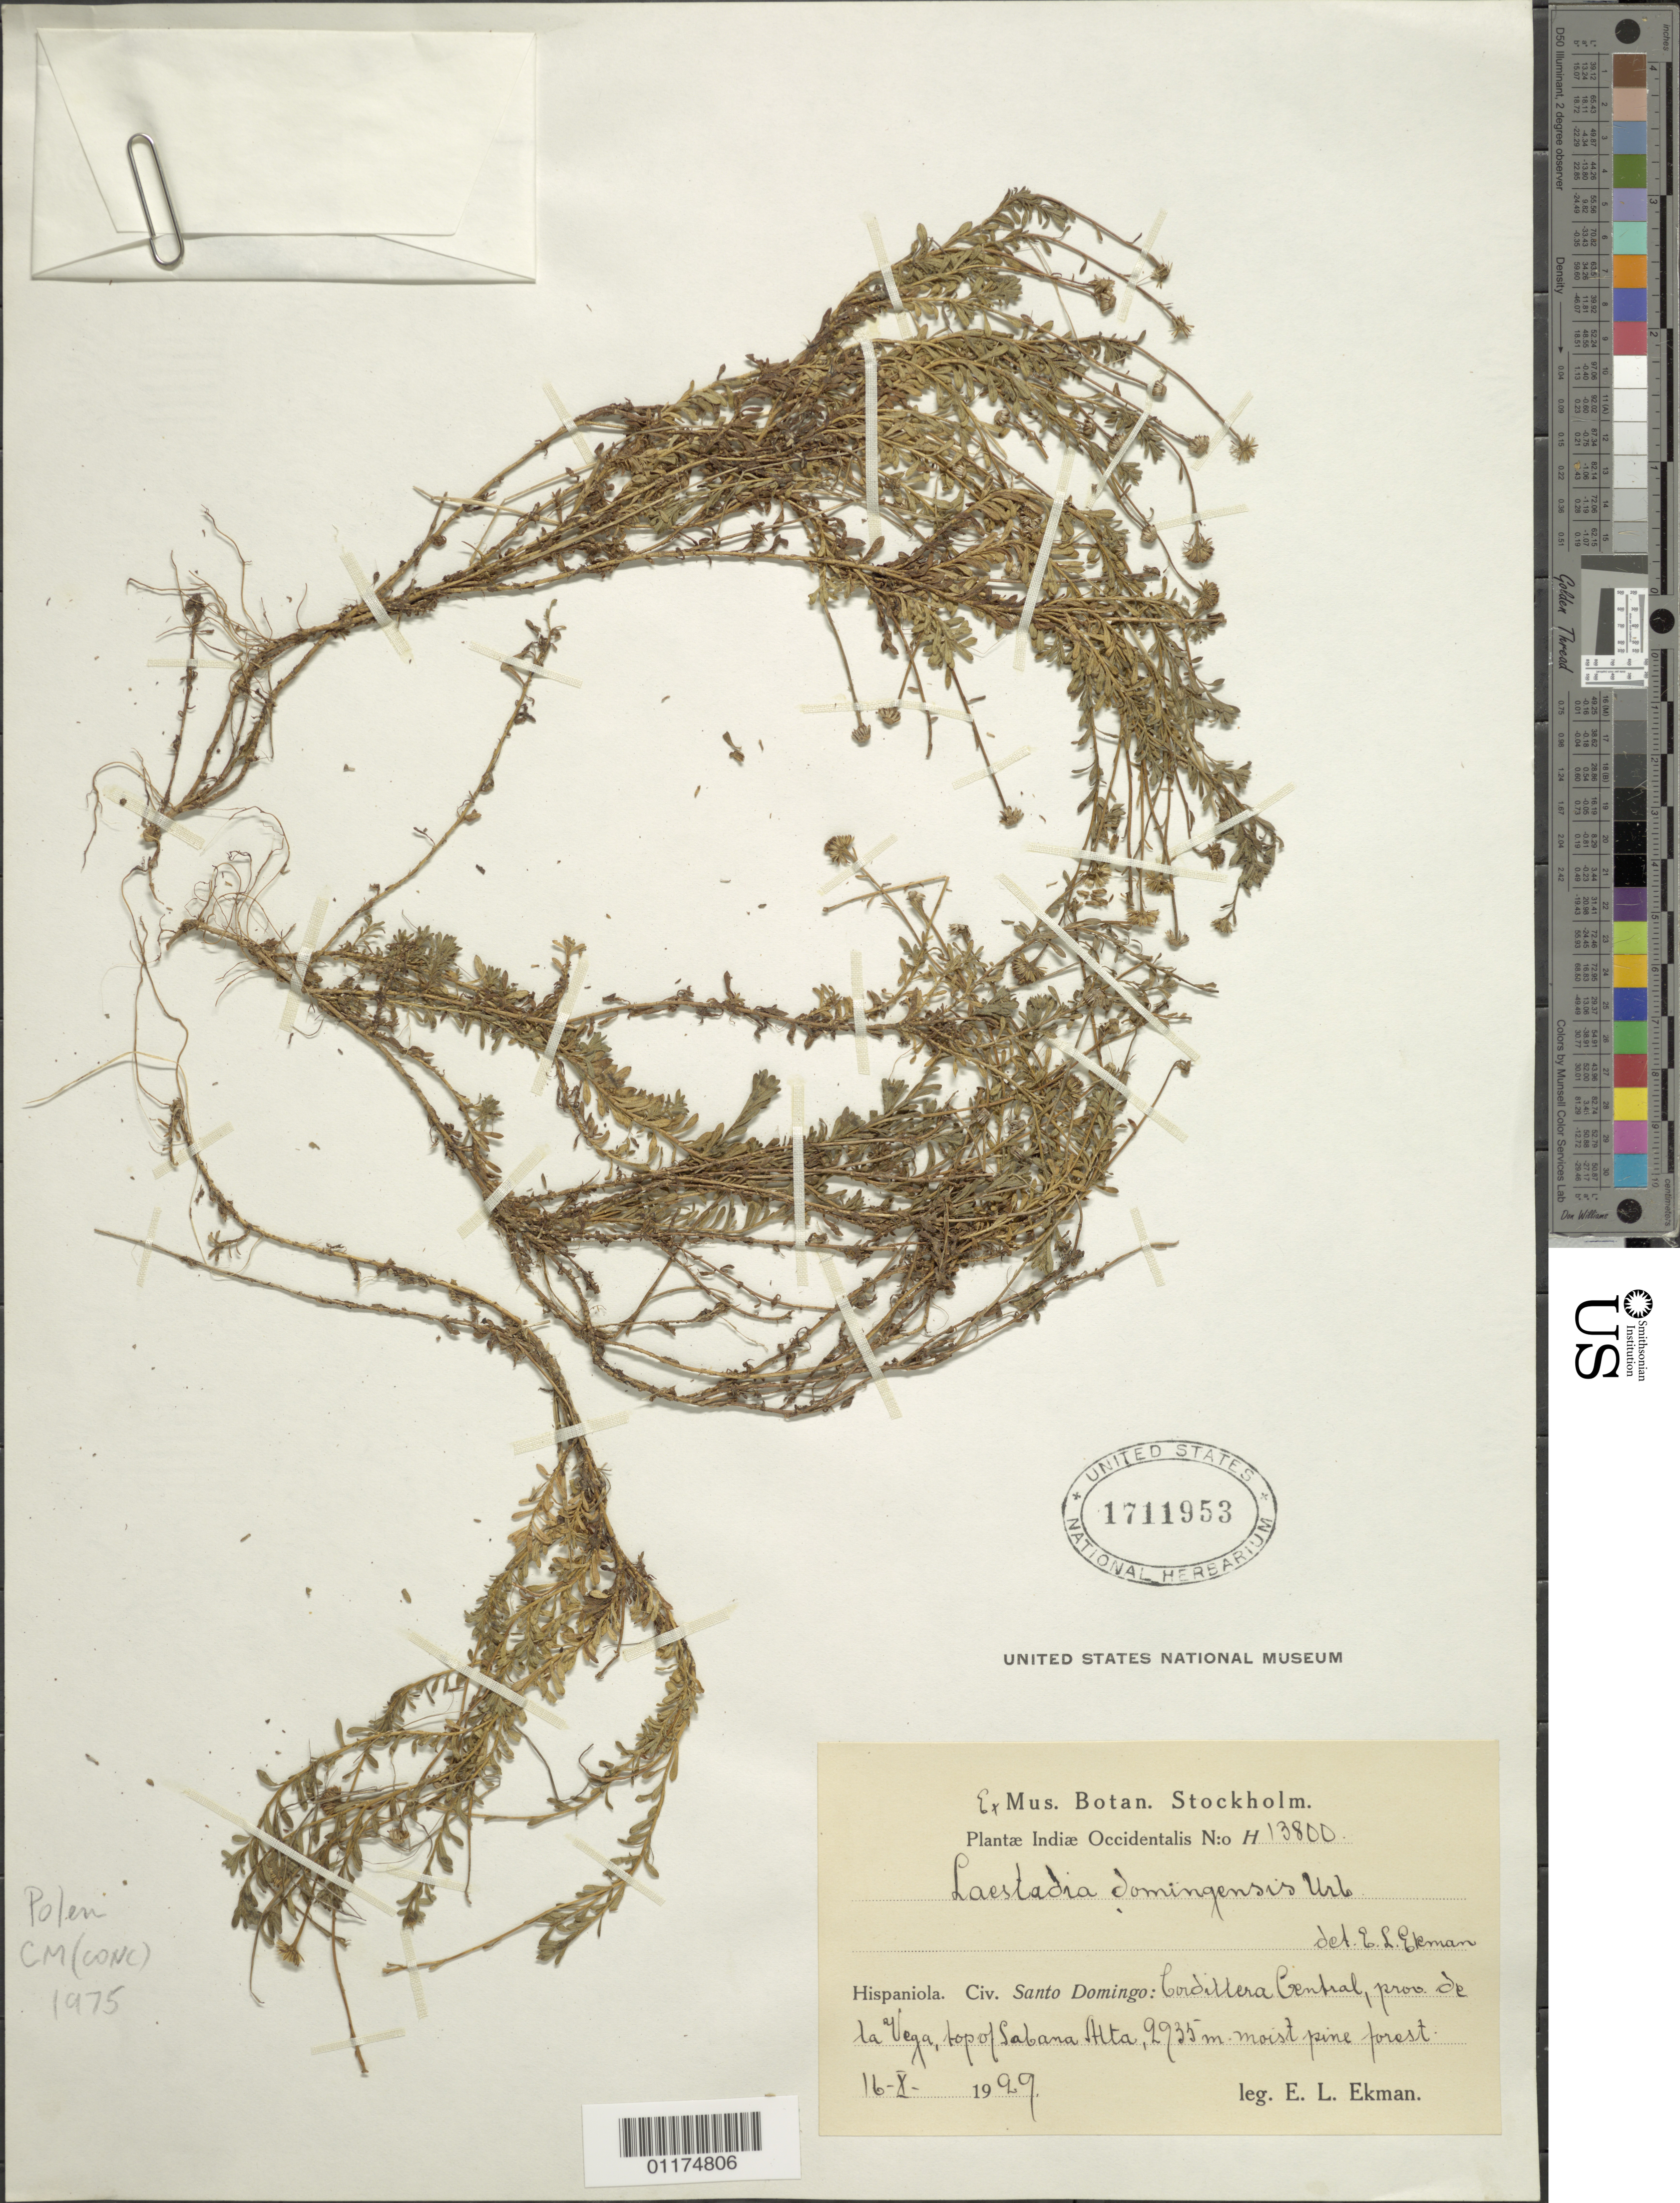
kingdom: Plantae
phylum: Tracheophyta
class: Magnoliopsida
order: Asterales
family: Asteraceae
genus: Laestadia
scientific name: Laestadia domingensis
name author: Urb.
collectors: E. L. Ekman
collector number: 13800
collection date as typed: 16 Oct 1929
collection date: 1929-10-16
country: Dominican Republic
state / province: Santo Domingo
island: Hispaniola I.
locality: Cordillera Central, prov. de la Vega, top of Salana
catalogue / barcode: US 1711958